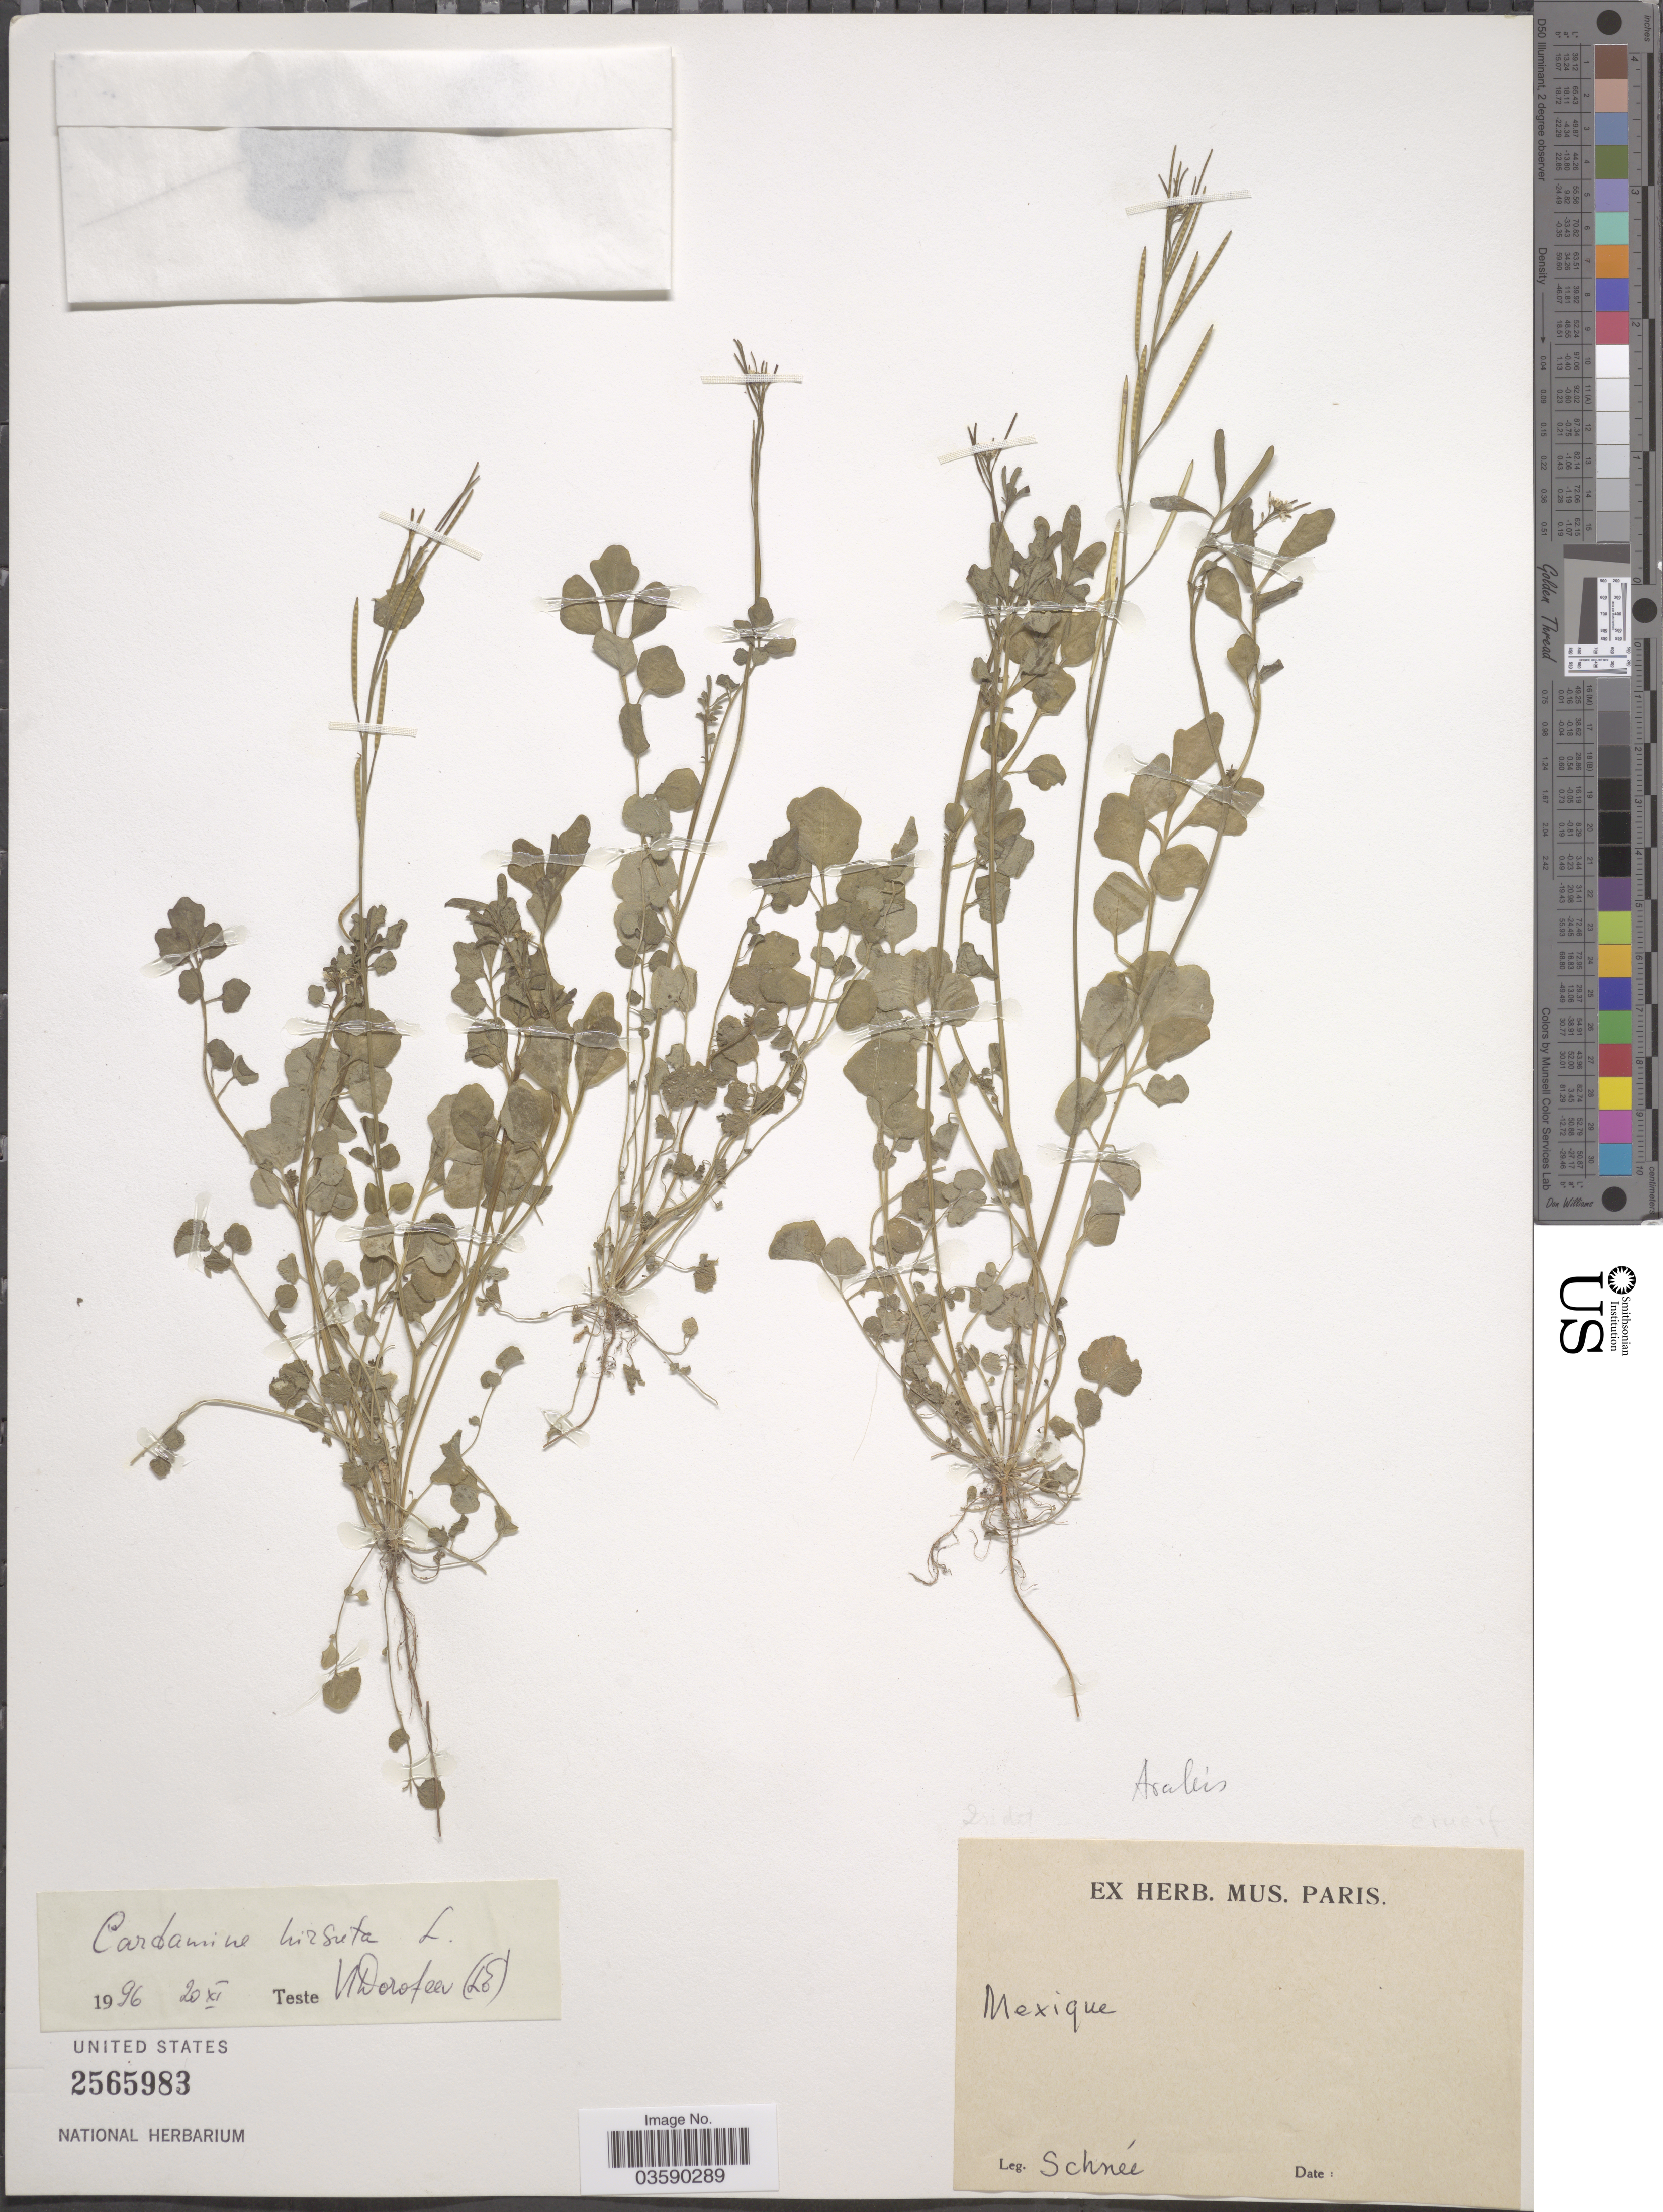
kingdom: Plantae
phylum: Tracheophyta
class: Magnoliopsida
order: Brassicales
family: Brassicaceae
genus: Cardamine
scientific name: Cardamine hirsuta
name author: L.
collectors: -- Schnée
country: Mexico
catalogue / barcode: US 2565983